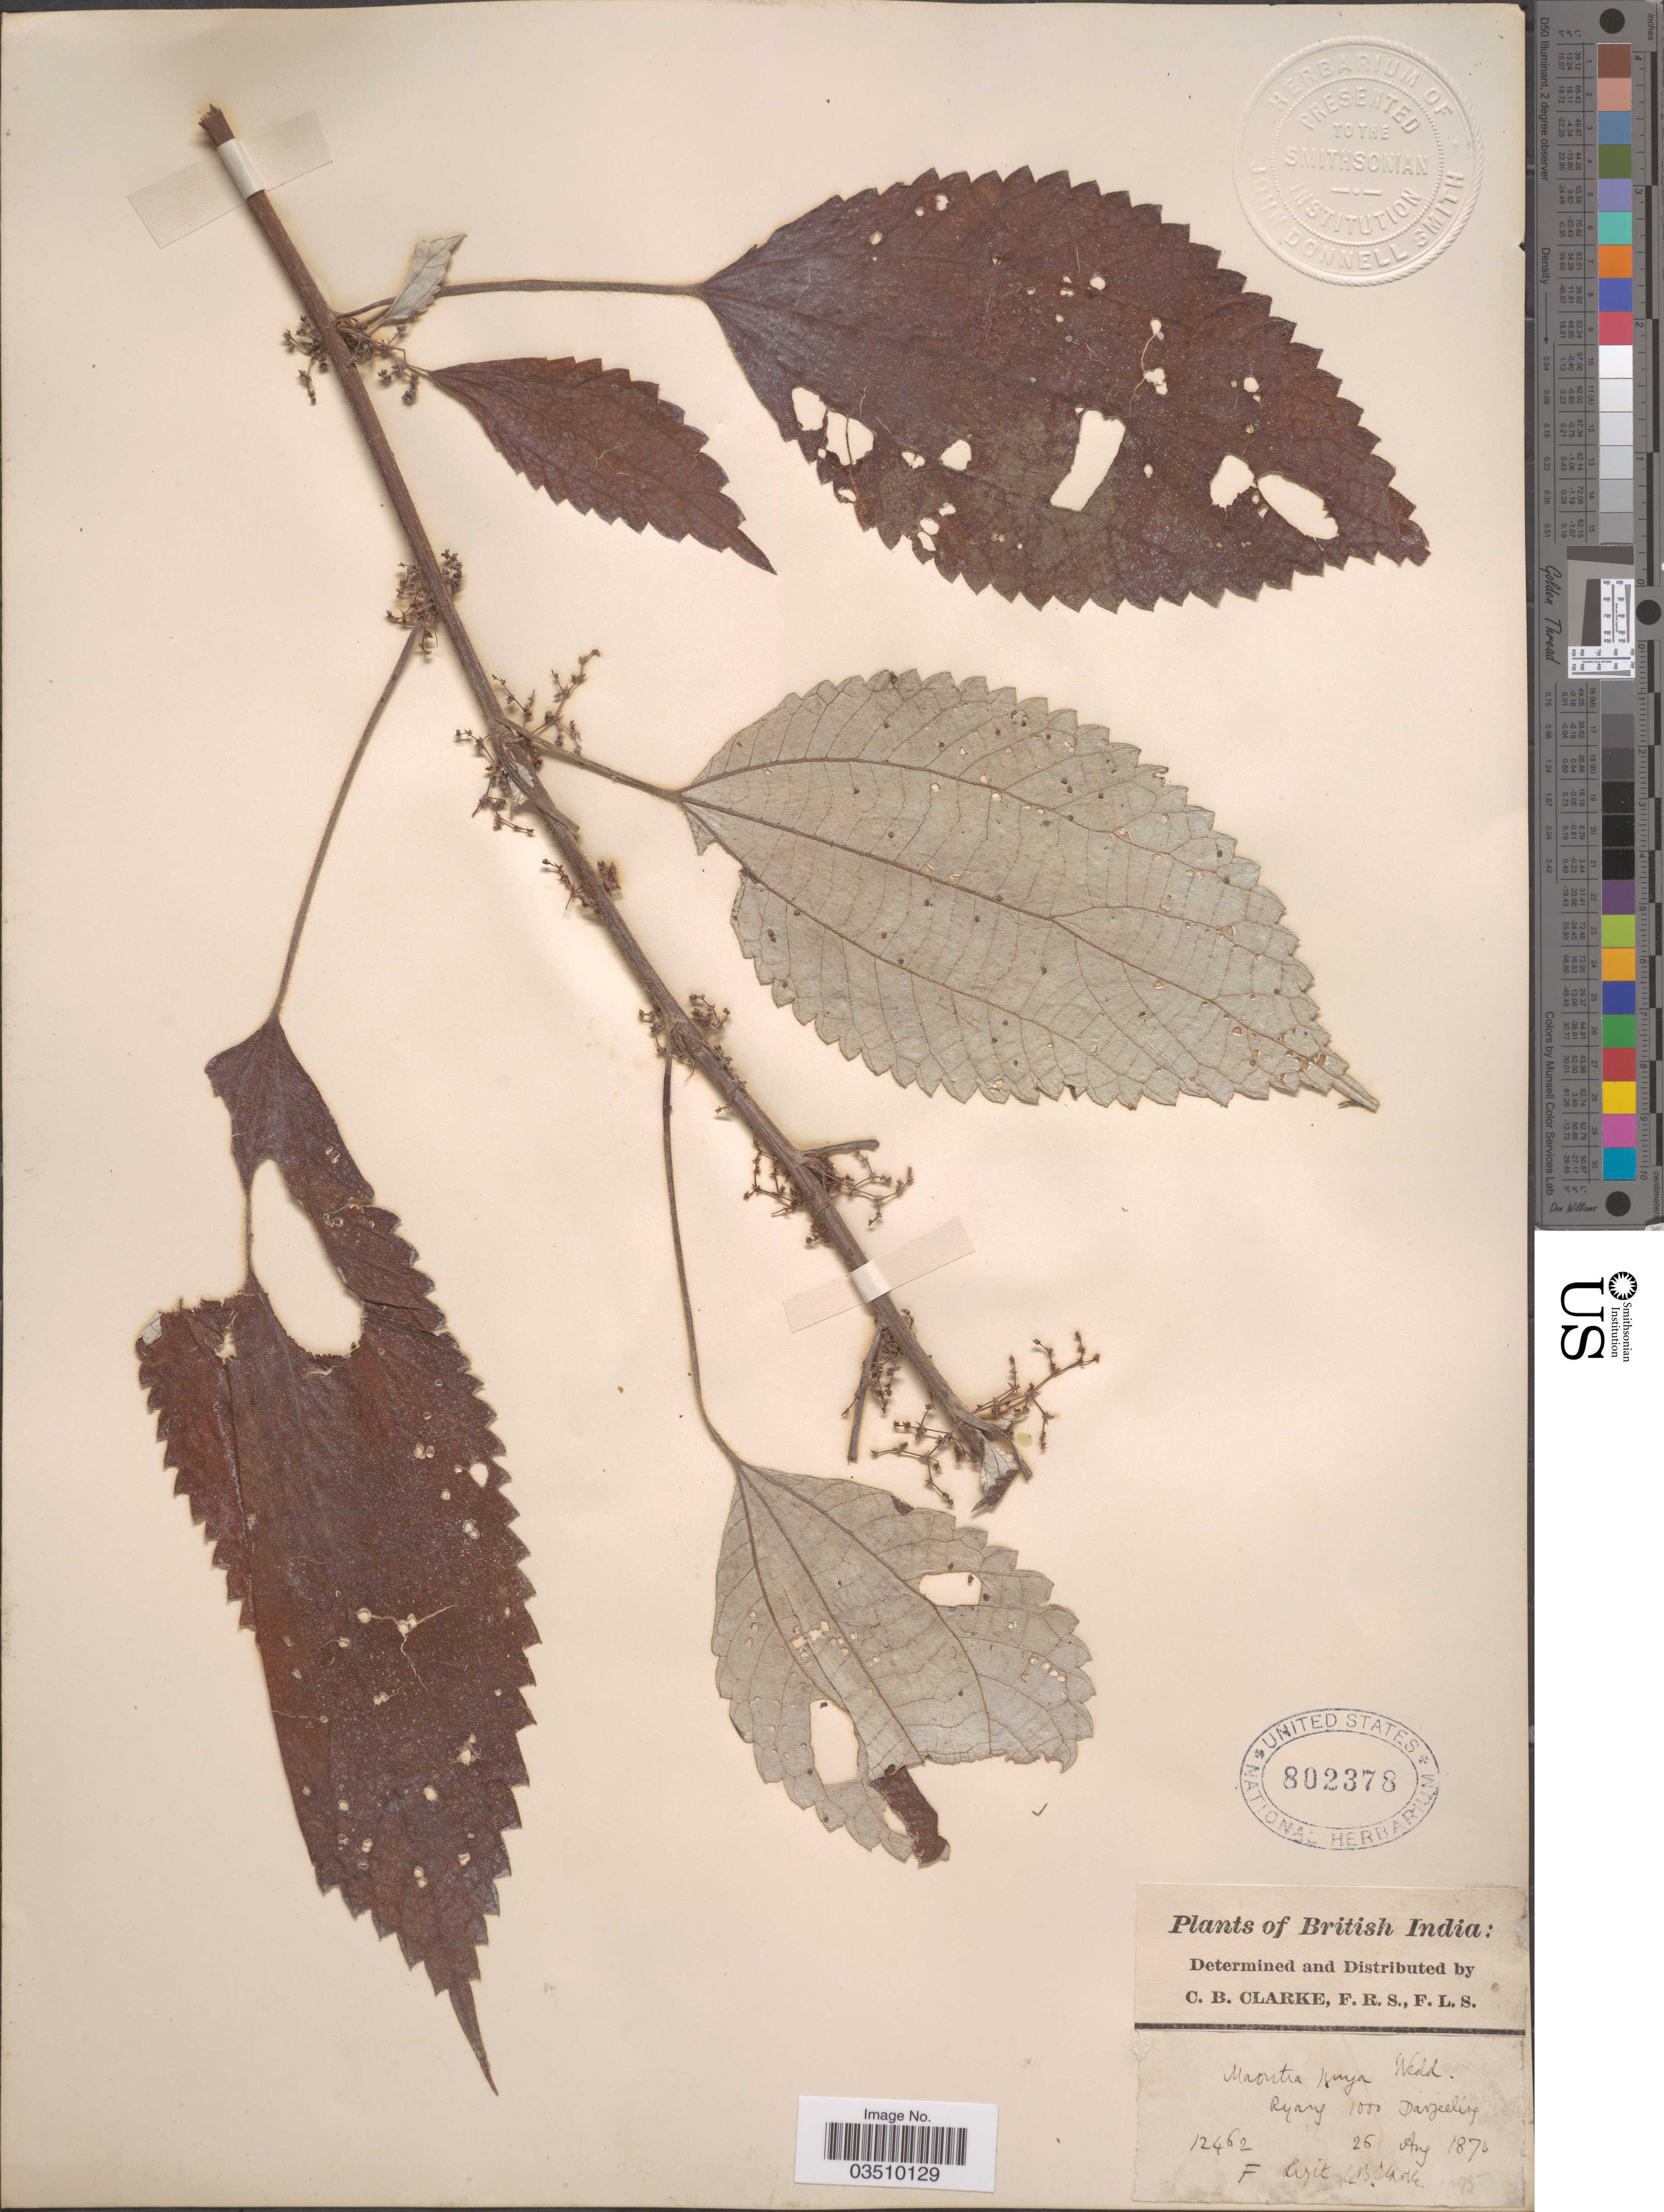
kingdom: Plantae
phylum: Tracheophyta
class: Magnoliopsida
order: Rosales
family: Urticaceae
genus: Maoutia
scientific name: Maoutia puya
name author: Wedd.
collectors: C. B. Clarke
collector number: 12462F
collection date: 1870-08-26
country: India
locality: British India. Ryang. Darjeeling.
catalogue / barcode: US 802378